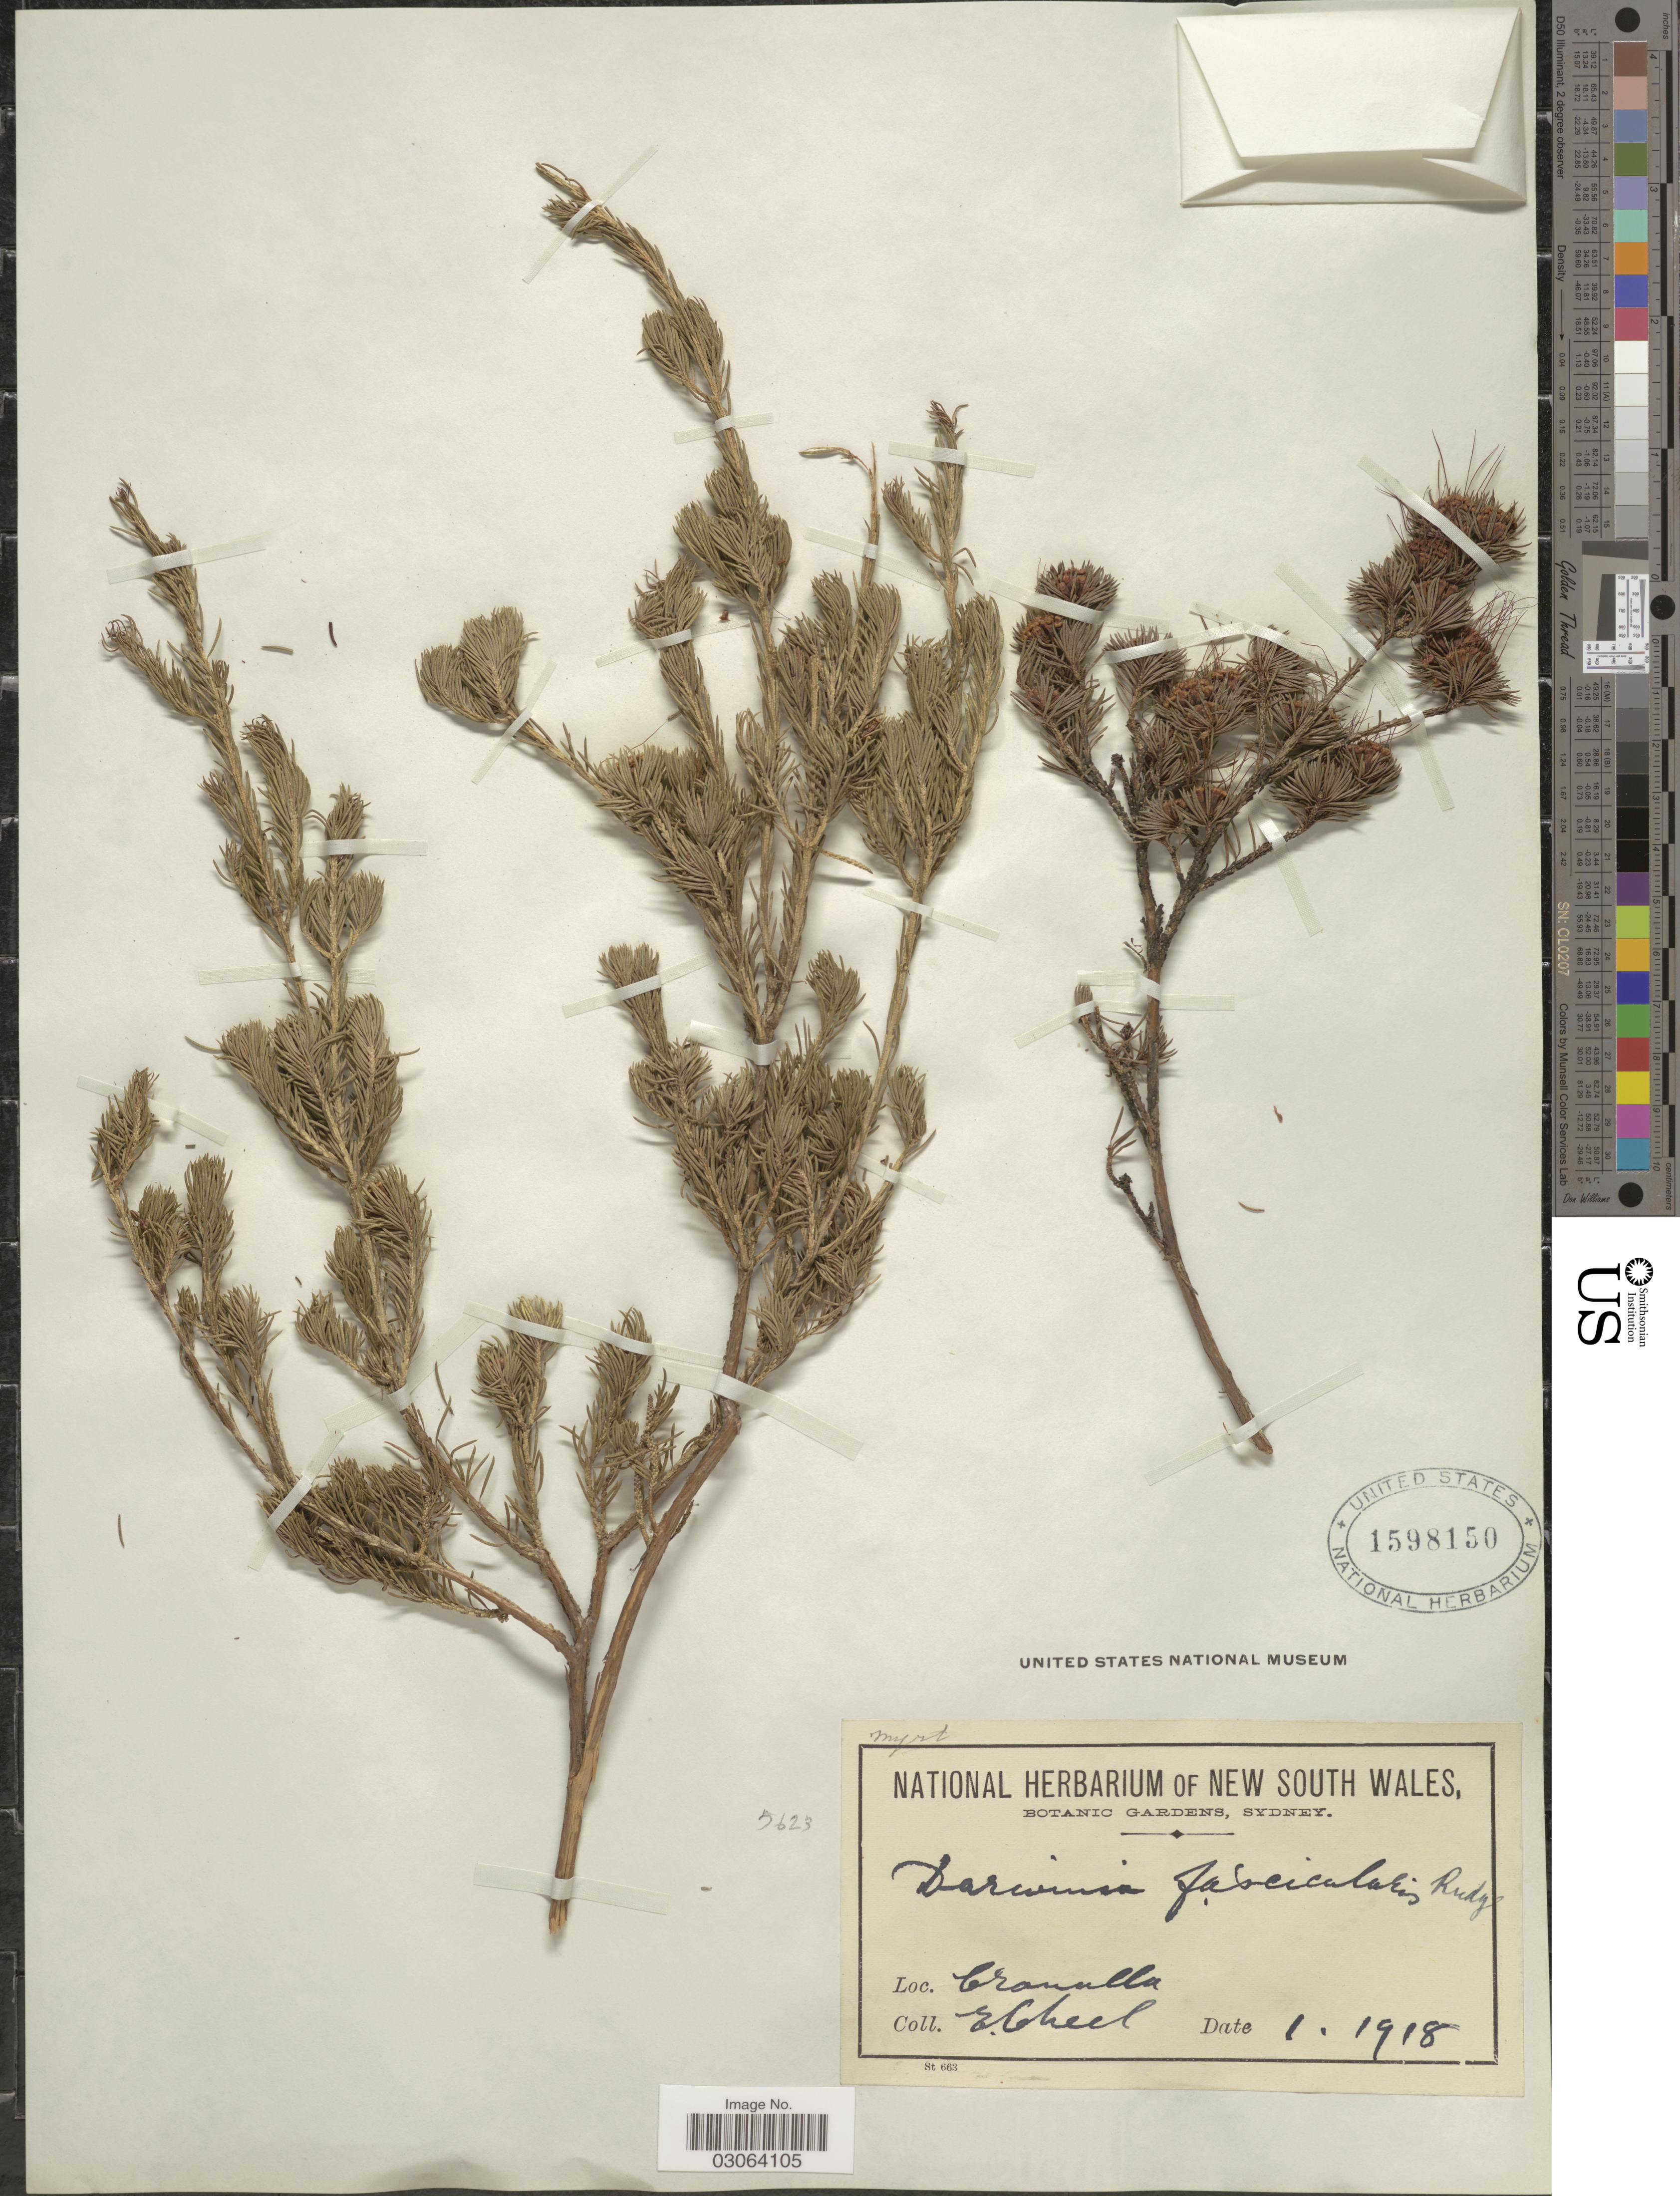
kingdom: Plantae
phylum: Tracheophyta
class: Magnoliopsida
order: Myrtales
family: Myrtaceae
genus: Darwinia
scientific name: Darwinia fascicularis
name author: Rudge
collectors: E. Cheel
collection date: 1918-01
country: Australia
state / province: New South Wales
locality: Cranulla.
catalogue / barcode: US 1598150